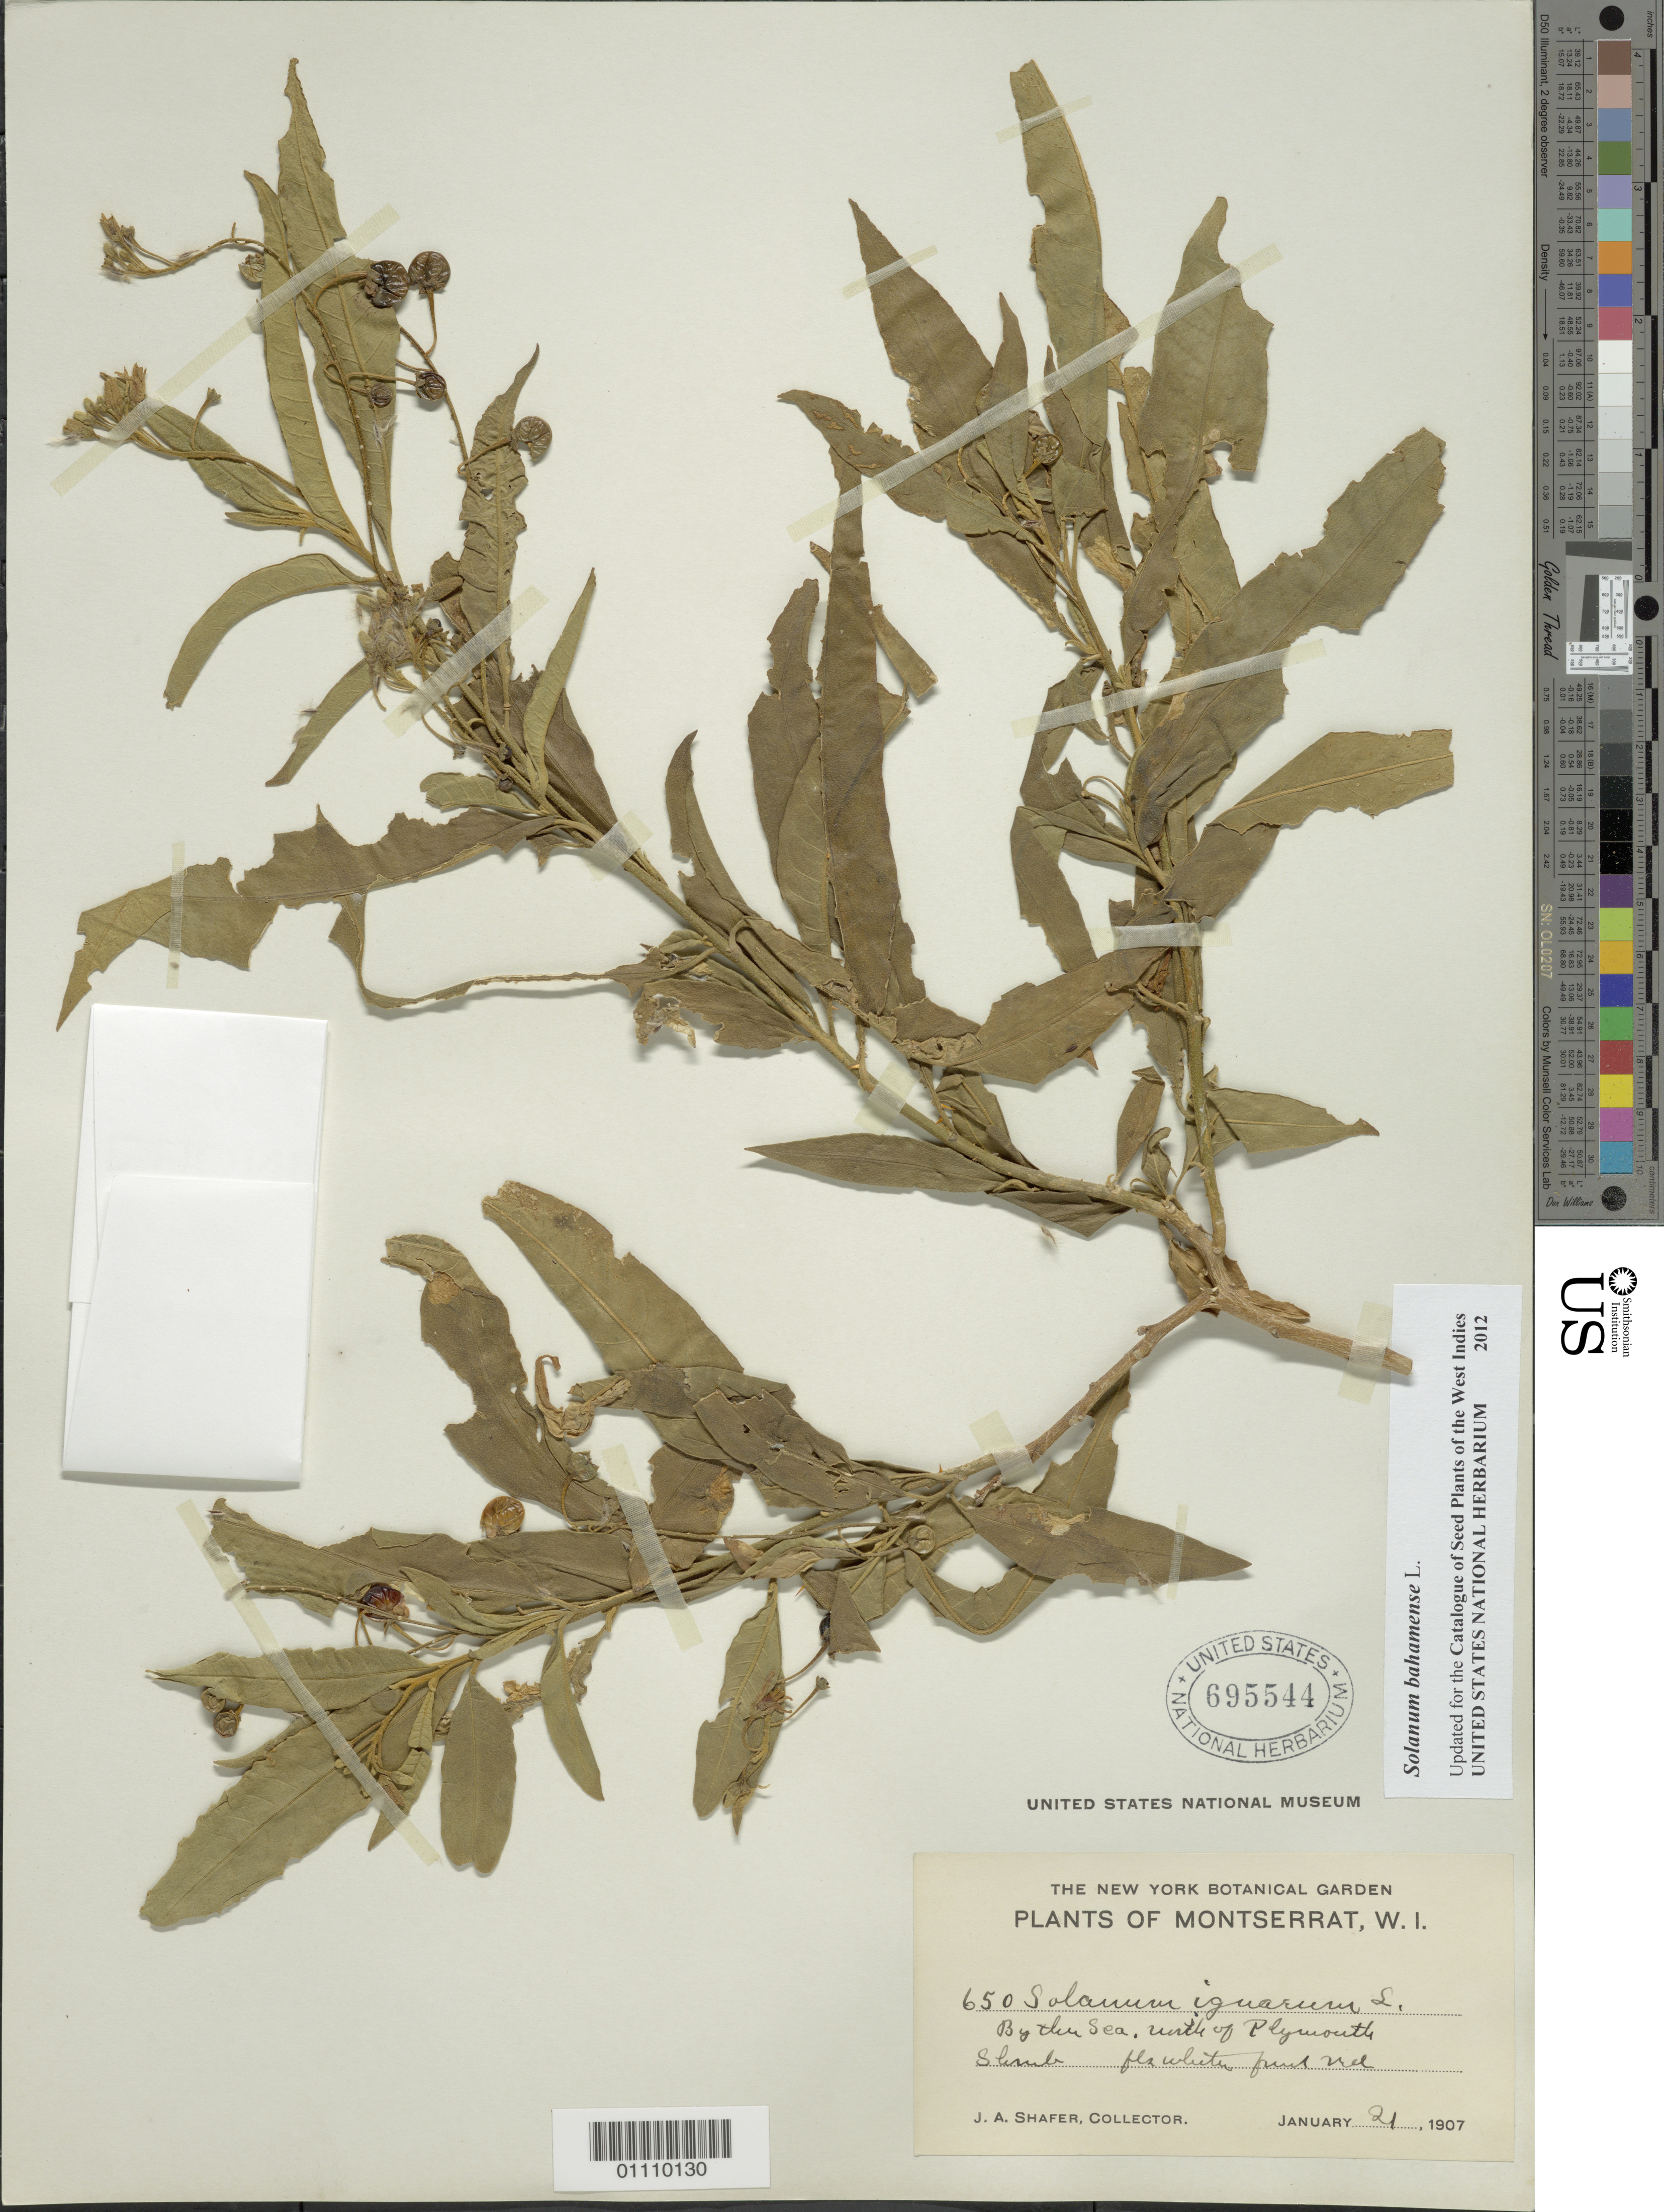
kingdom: Plantae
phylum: Tracheophyta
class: Magnoliopsida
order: Solanales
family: Solanaceae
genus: Solanum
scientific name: Solanum bahamense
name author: L.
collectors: J. A. Shafer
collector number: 650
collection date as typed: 21 Jan 1907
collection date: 1907-01-21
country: Montserrat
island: Montserrat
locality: Plymouth, N of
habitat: By the sea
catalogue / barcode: US 695544